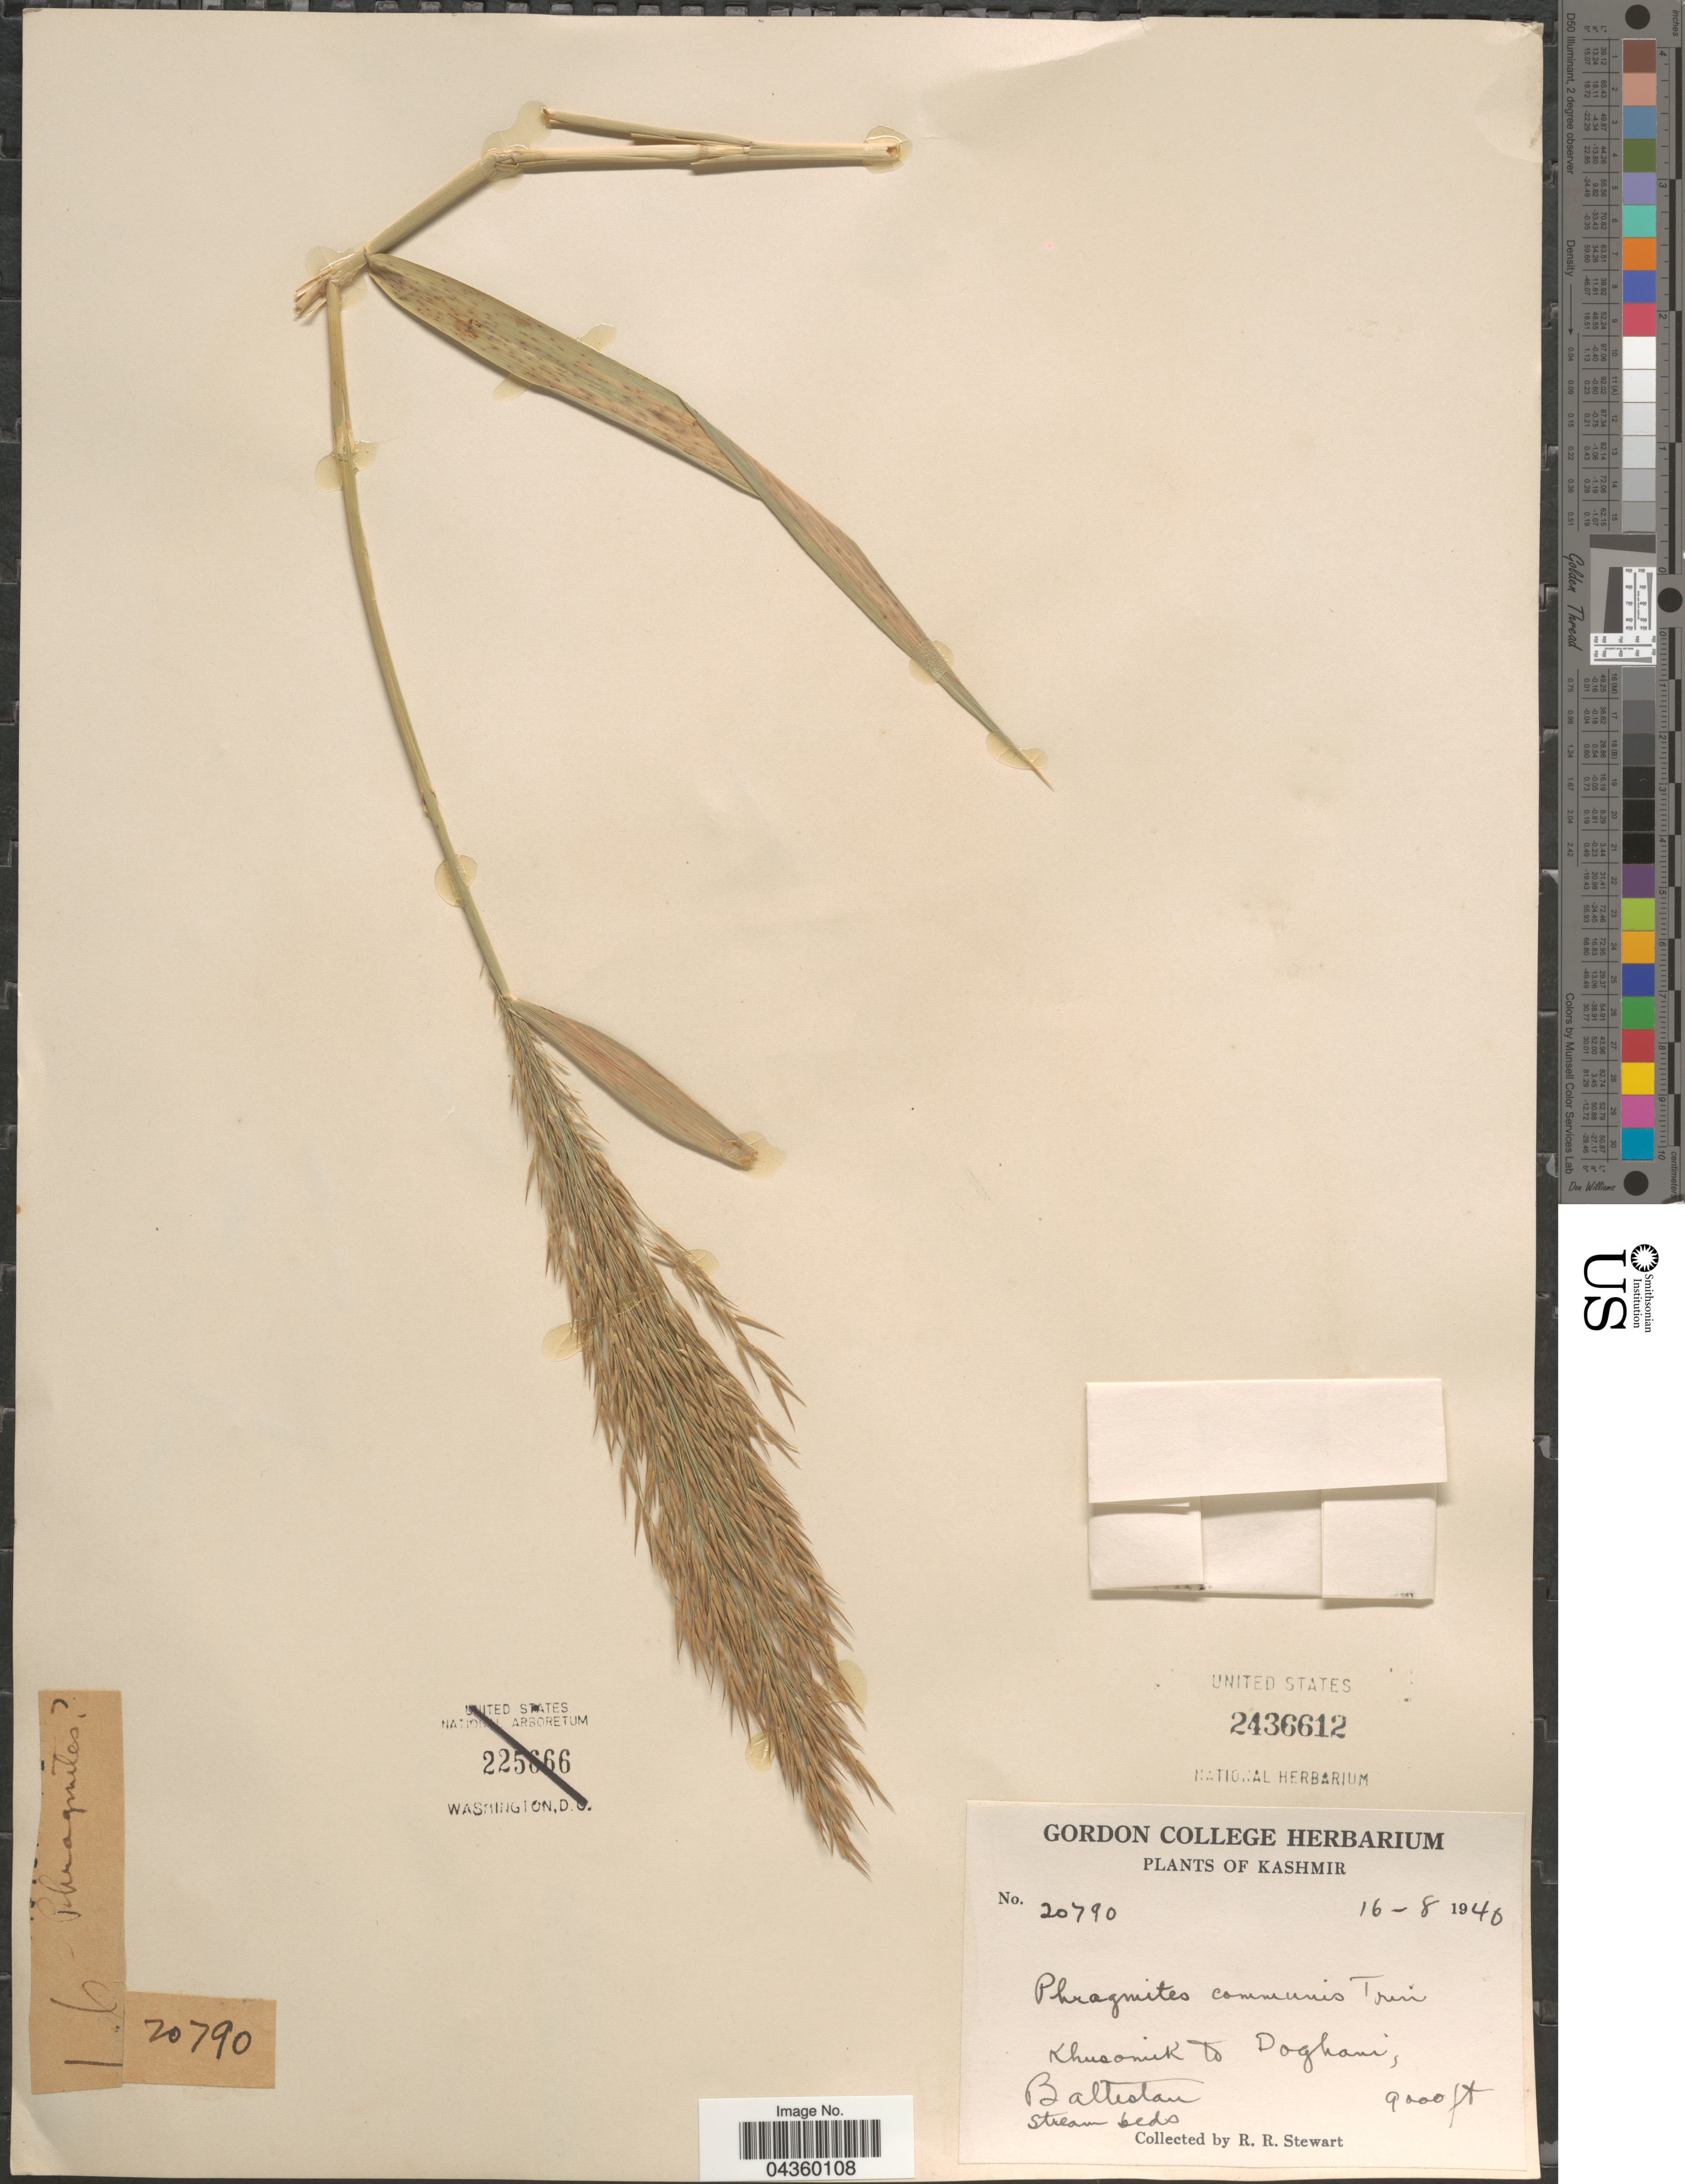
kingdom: Plantae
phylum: Tracheophyta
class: Liliopsida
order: Poales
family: Poaceae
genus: Phragmites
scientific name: Phragmites australis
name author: (Cav.) Trin. ex Steud.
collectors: R. Stewart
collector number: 20790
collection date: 1940-08-16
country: Pakistan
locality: Kashmir. Khusomik to Doghani, Baltistan.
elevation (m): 2743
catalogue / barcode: US 2436612